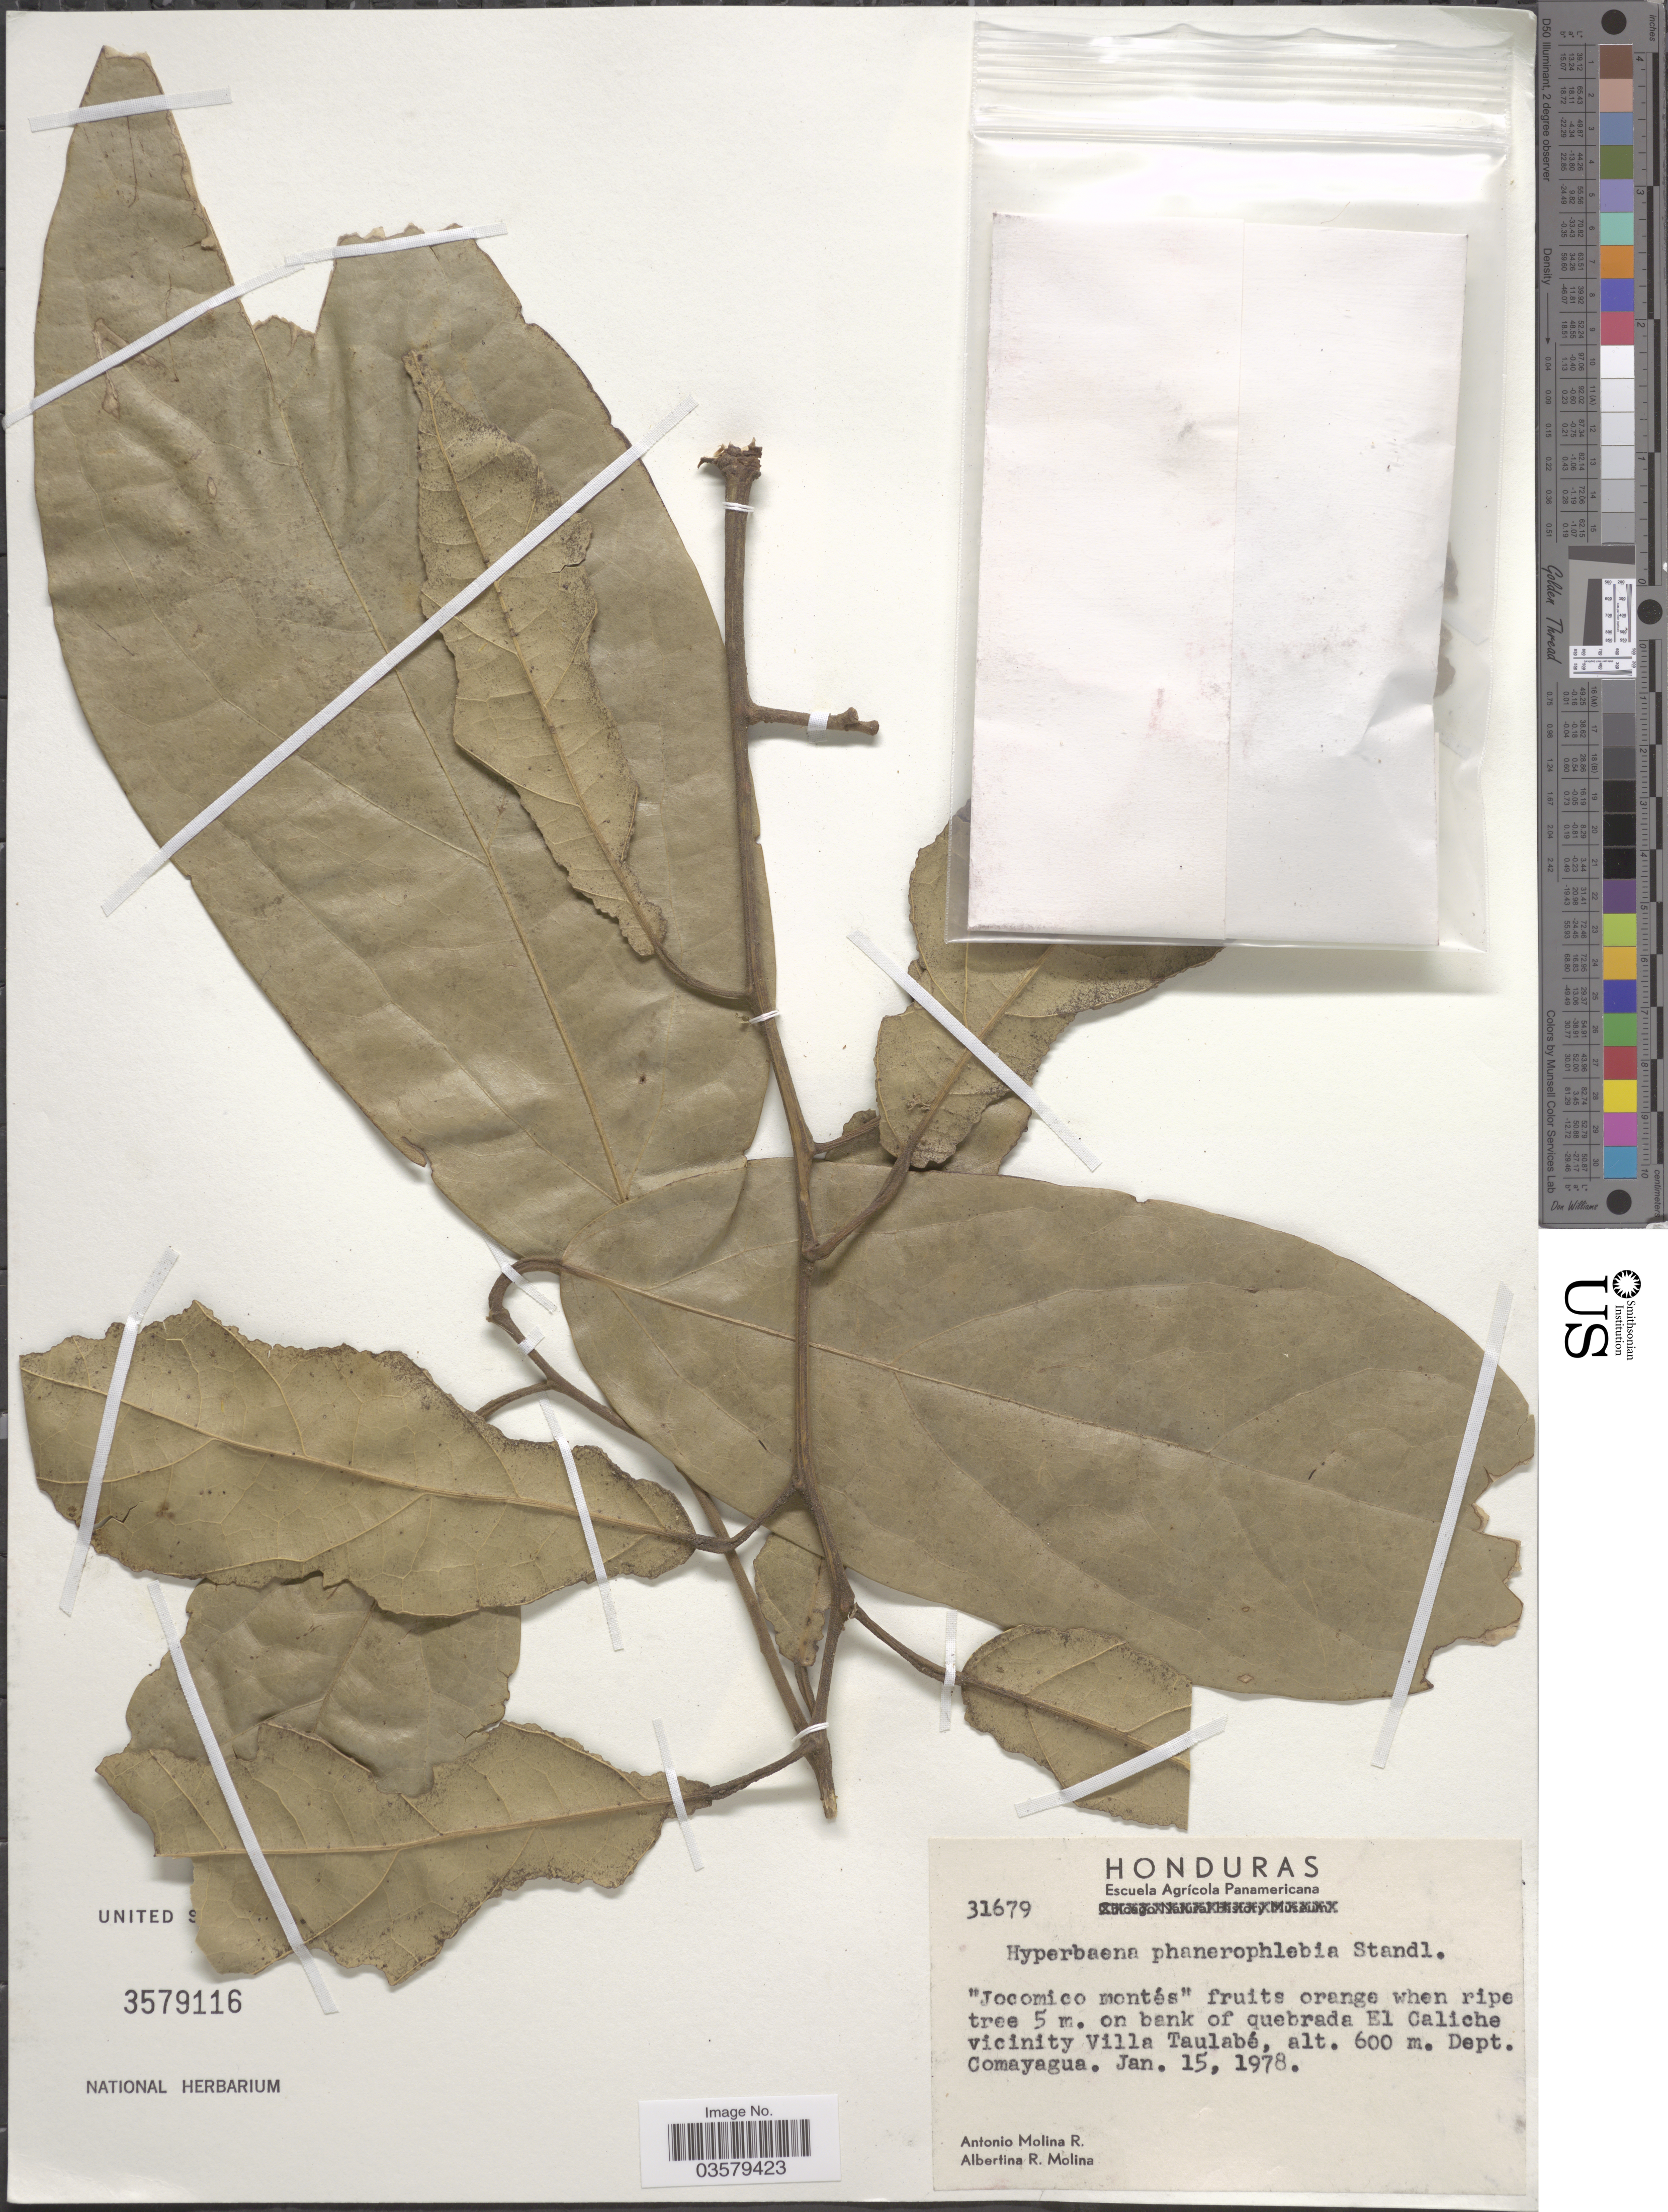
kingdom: Plantae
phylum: Tracheophyta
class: Magnoliopsida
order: Ranunculales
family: Menispermaceae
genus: Hyperbaena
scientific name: Hyperbaena phanerophlebia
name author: Standl.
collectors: A. Molina R. & A. R. Molina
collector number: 31679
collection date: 1978-01-15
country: Honduras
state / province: Comayagua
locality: On bank of quebrada El Caliche vicinity Villa Taulabé. Dept. Comayagua.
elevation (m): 600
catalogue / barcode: US 3579116